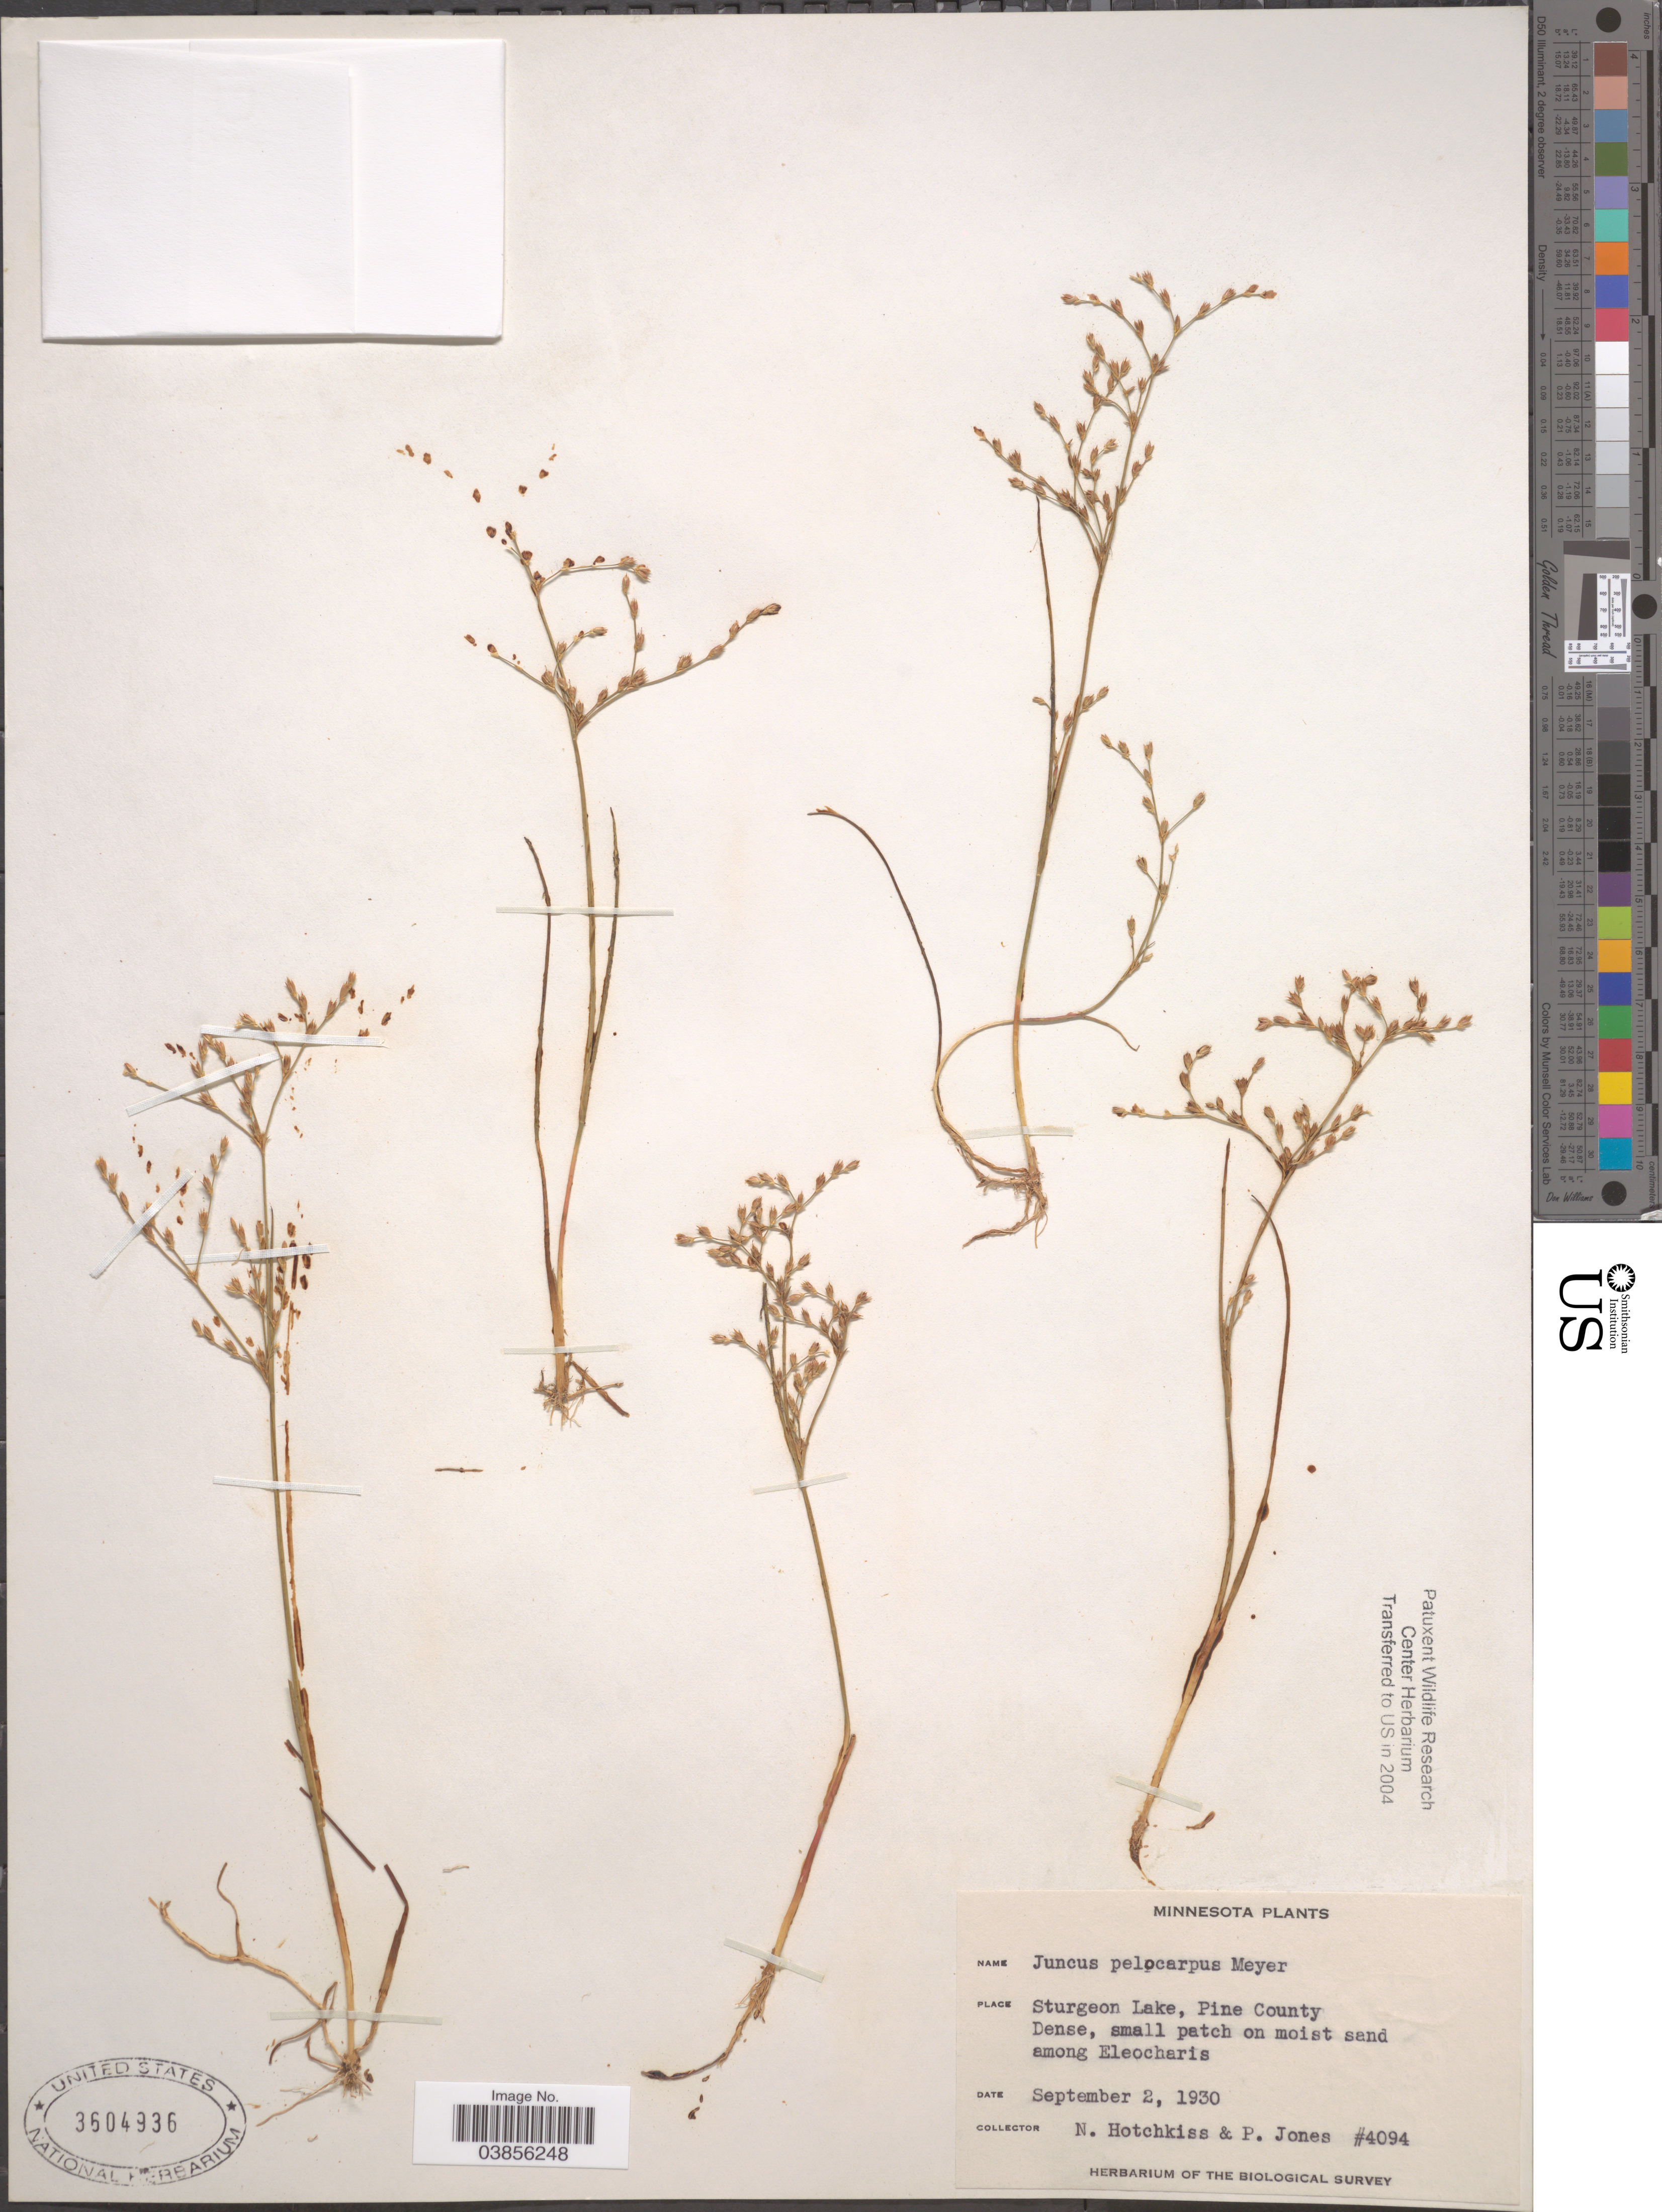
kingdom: Plantae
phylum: Tracheophyta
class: Liliopsida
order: Poales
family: Juncaceae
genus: Juncus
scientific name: Juncus pelocarpus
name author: E. Mey.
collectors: N. Hotchkiss & P. Jones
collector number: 4094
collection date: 1930-09-02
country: United States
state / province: Michigan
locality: Sturgeon Lake, Pine County. Among Eleocharis.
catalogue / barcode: US 3604936